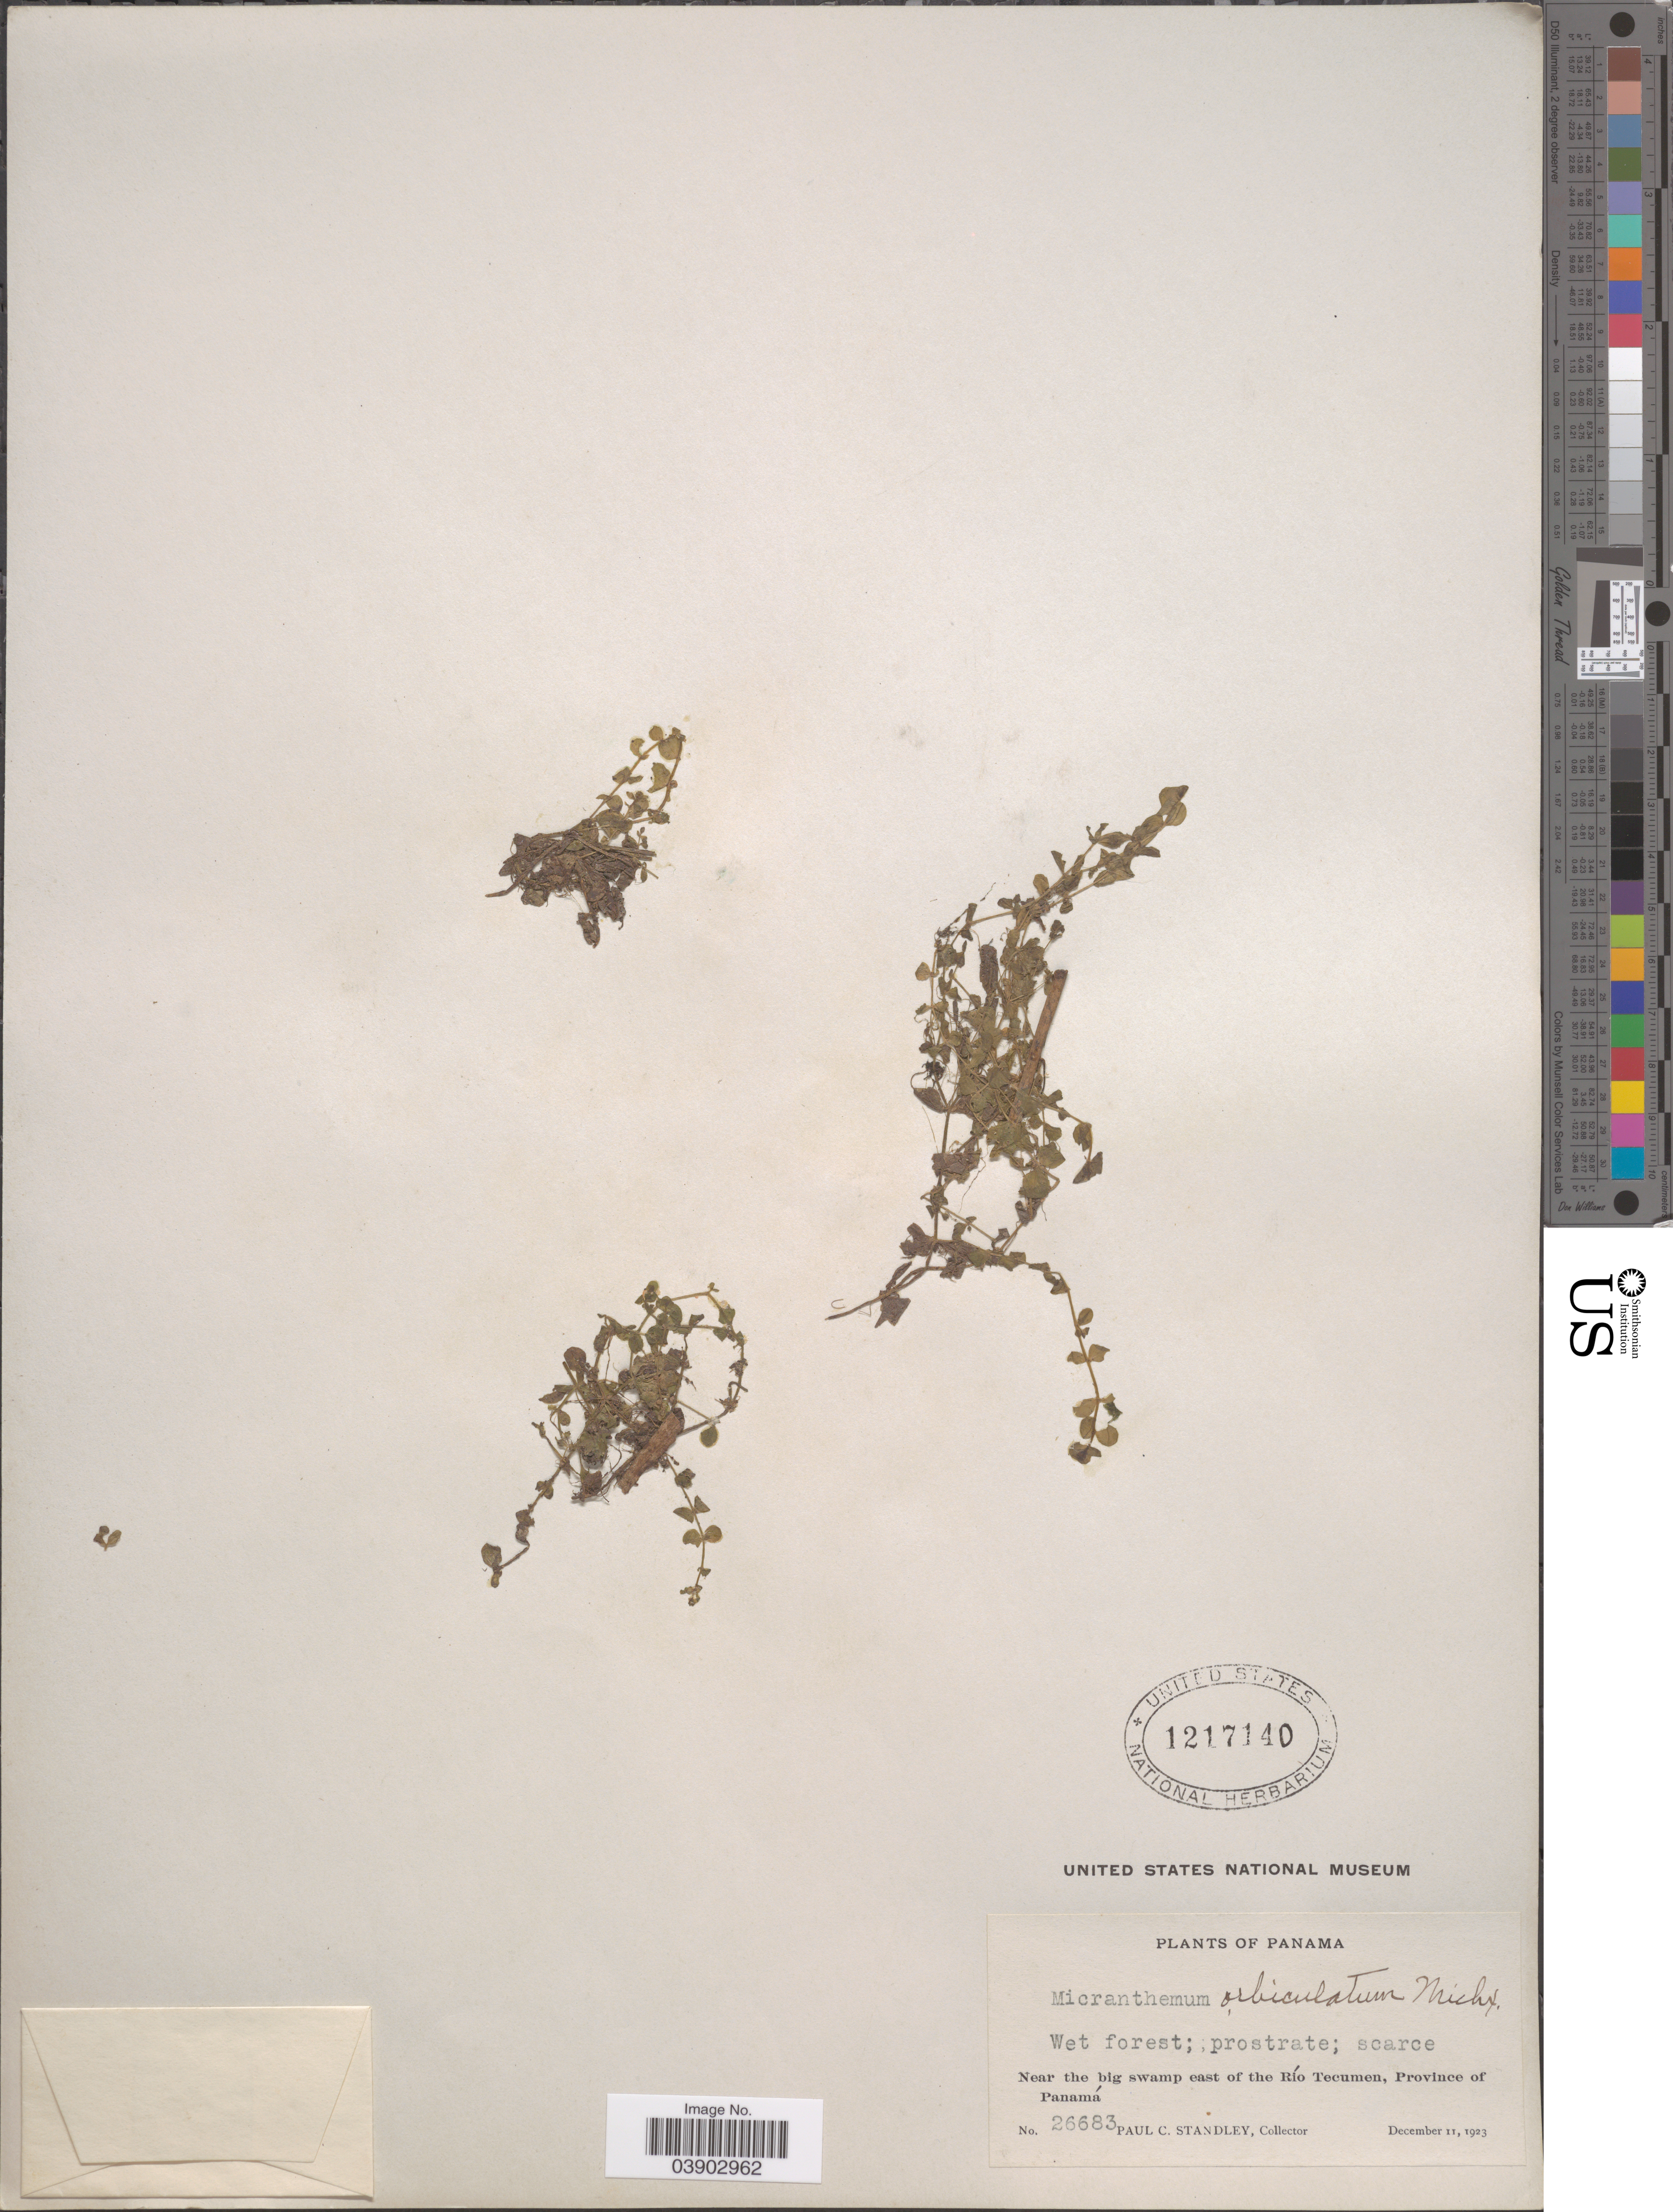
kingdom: Plantae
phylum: Tracheophyta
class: Magnoliopsida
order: Lamiales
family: Linderniaceae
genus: Micranthemum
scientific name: Micranthemum orbiculatum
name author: Michx.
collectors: P. C. Standley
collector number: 26683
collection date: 1923-12-11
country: Panama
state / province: Panamá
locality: Near the big swamp east of the Río Tecumen.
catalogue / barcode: US 1217140